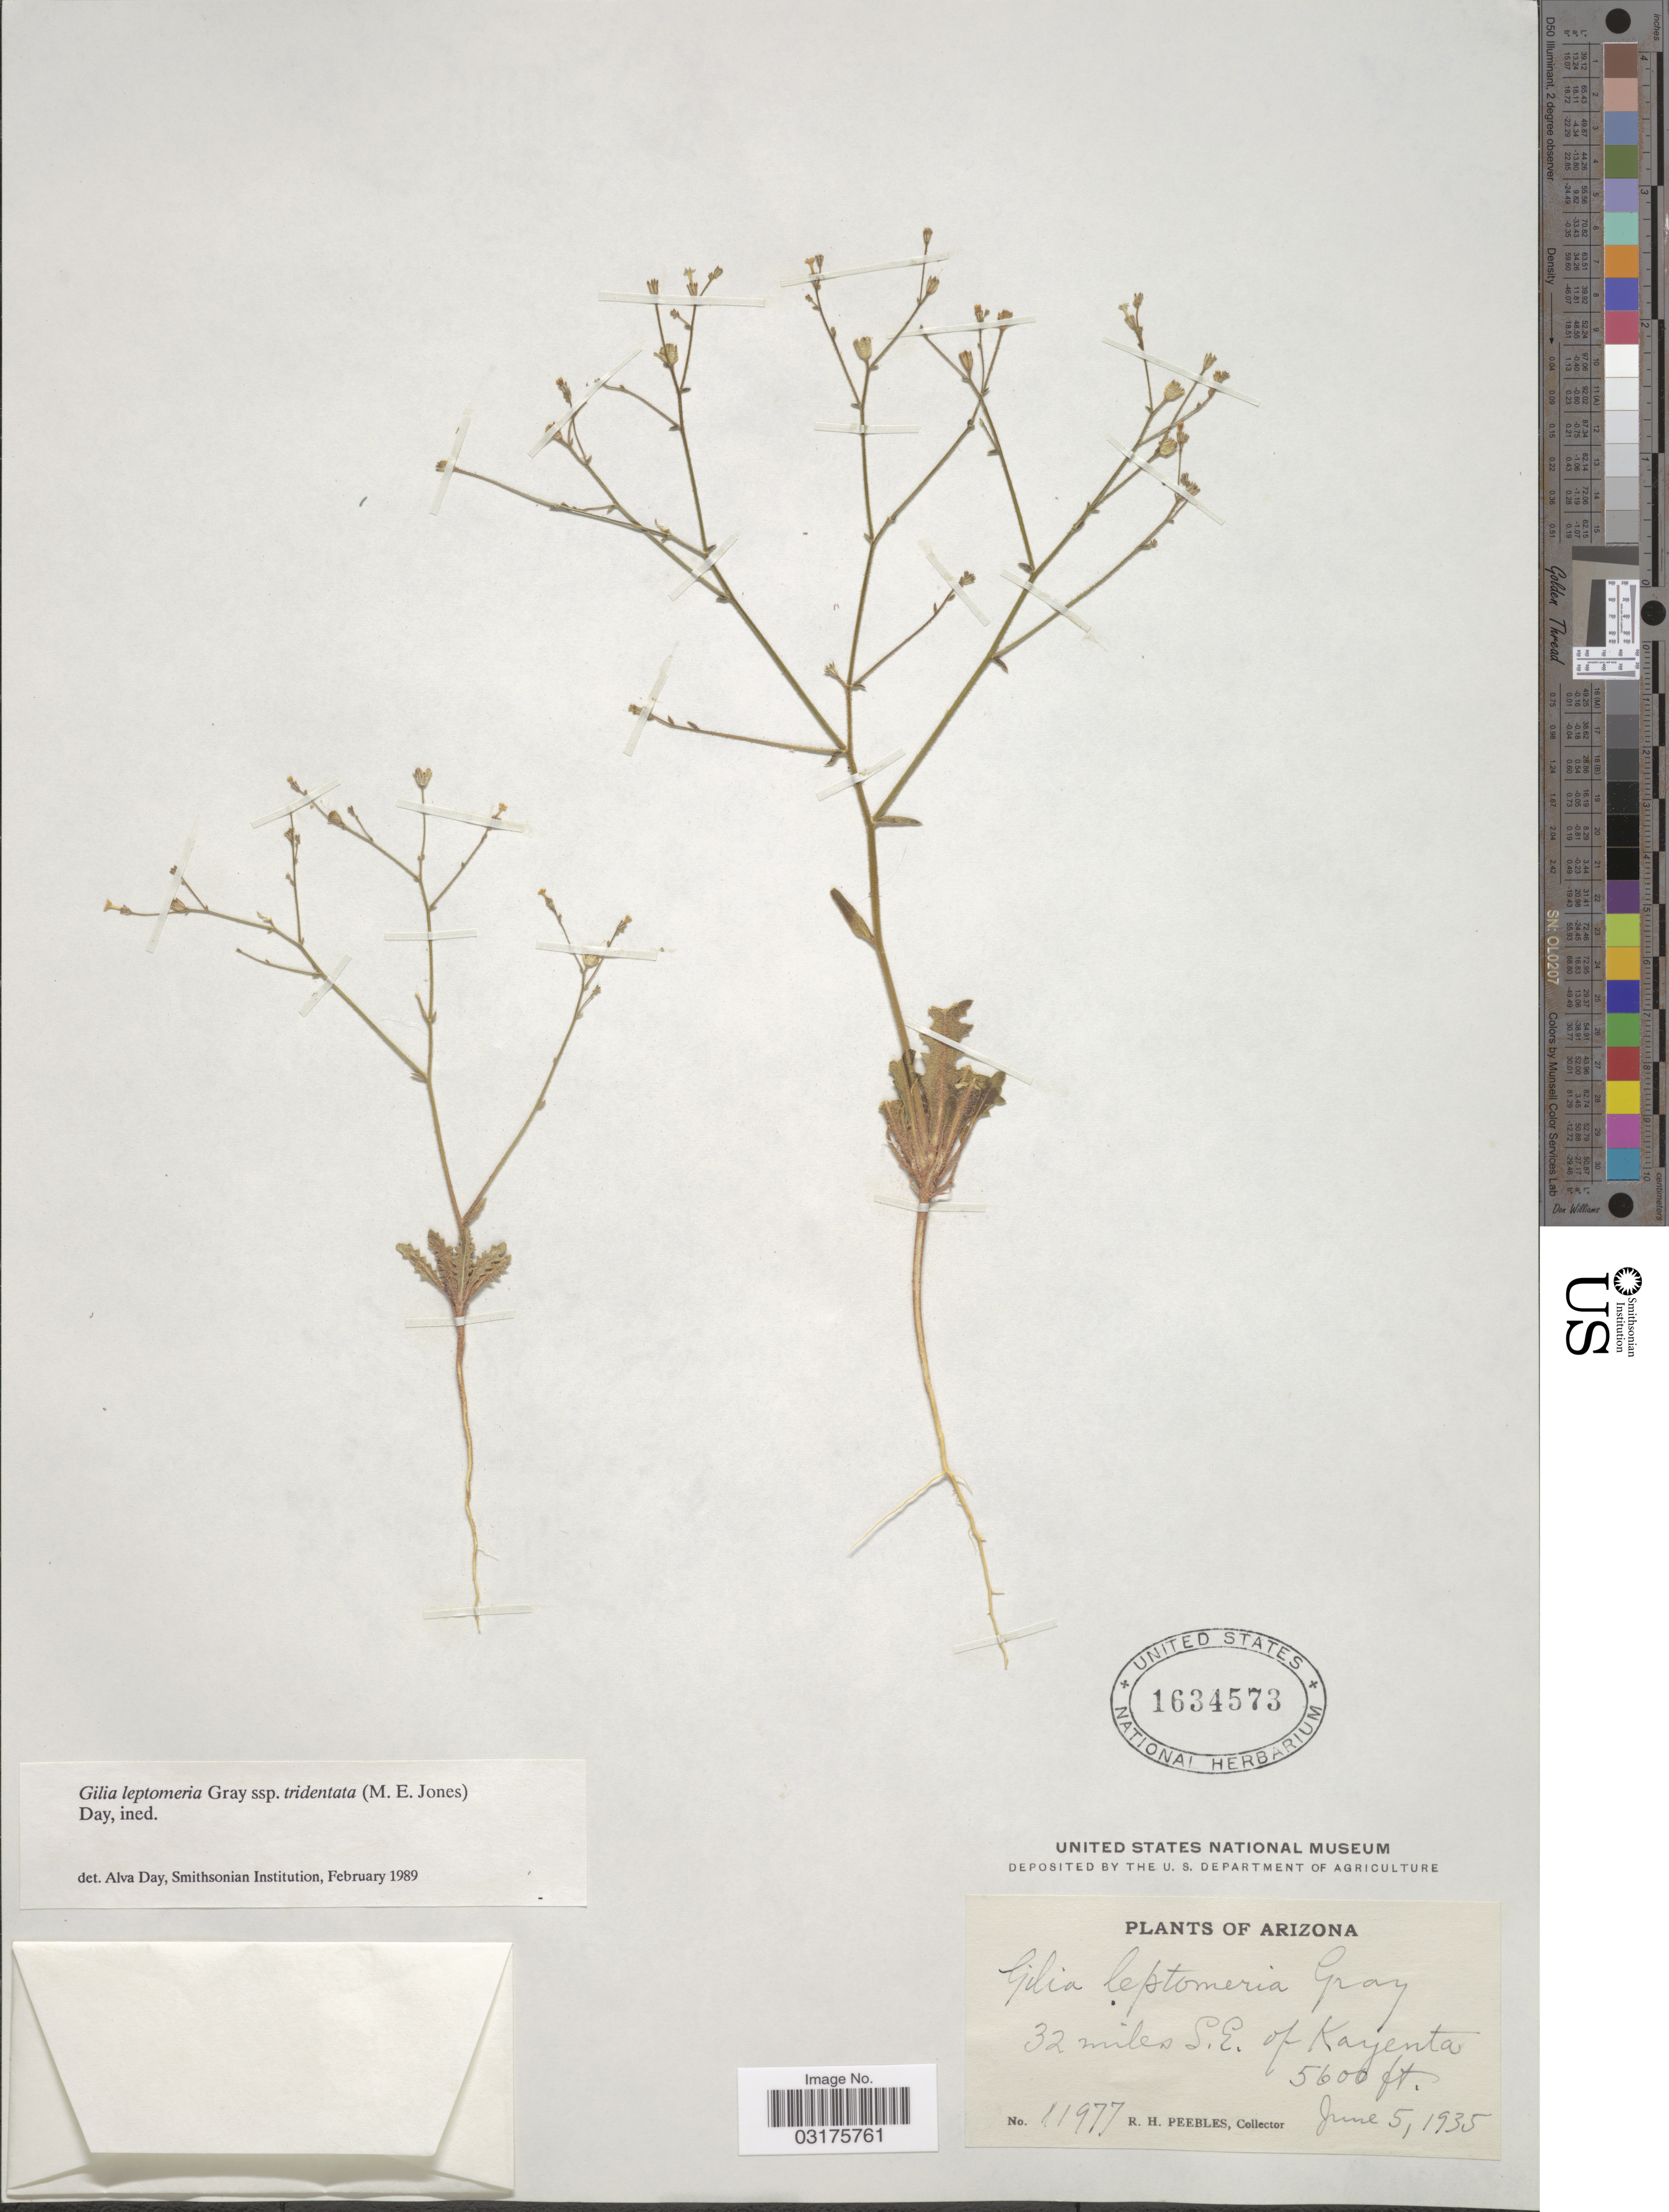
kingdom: Plantae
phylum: Tracheophyta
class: Magnoliopsida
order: Ericales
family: Polemoniaceae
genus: Aliciella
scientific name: Aliciella triodon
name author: (Eastw.) Brand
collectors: R. H. Peebles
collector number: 11977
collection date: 1935-06-05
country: United States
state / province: Arizona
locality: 32 miles S.E. of Kayenta.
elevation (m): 1707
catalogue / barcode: US 1634573